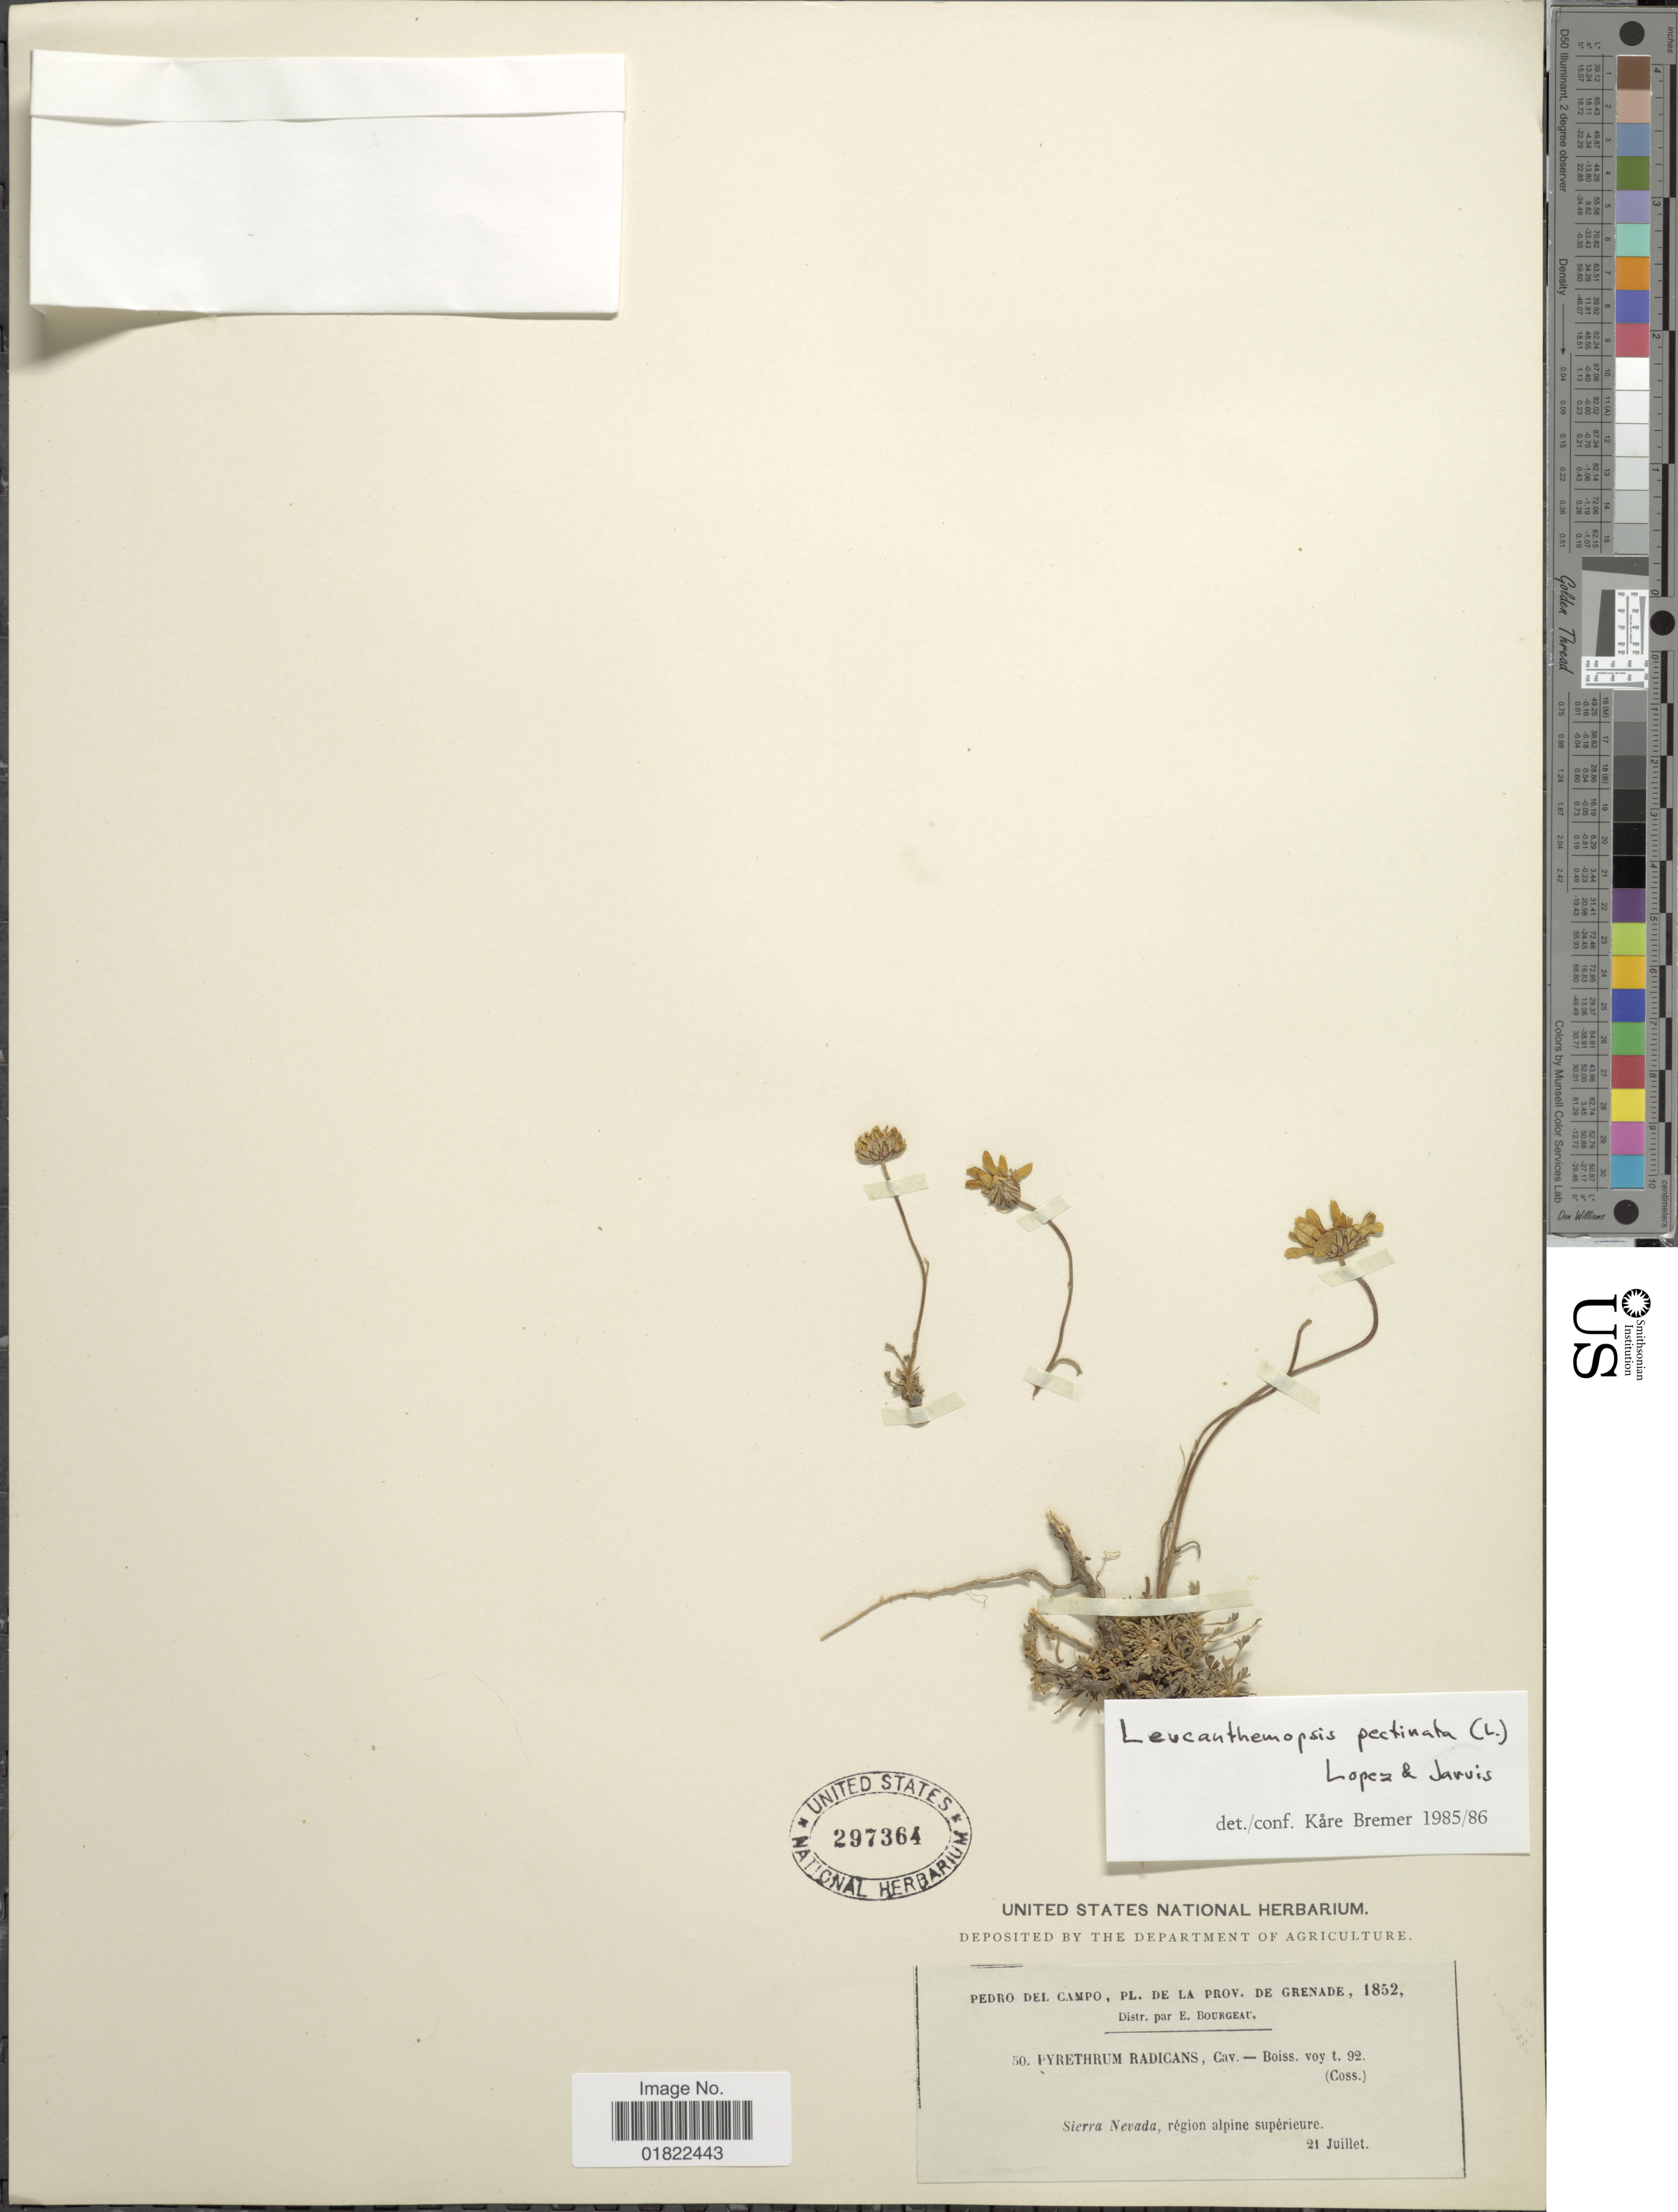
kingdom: Plantae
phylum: Tracheophyta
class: Magnoliopsida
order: Asterales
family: Asteraceae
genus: Leucanthemopsis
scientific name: Leucanthemopsis pectinata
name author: (L.) López & C.E. Jarvis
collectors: R. Hohenaker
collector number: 50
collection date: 1852-07-21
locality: Pedro del Campo, prov. de Grenade, Sierra Nevada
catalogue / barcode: US 297364